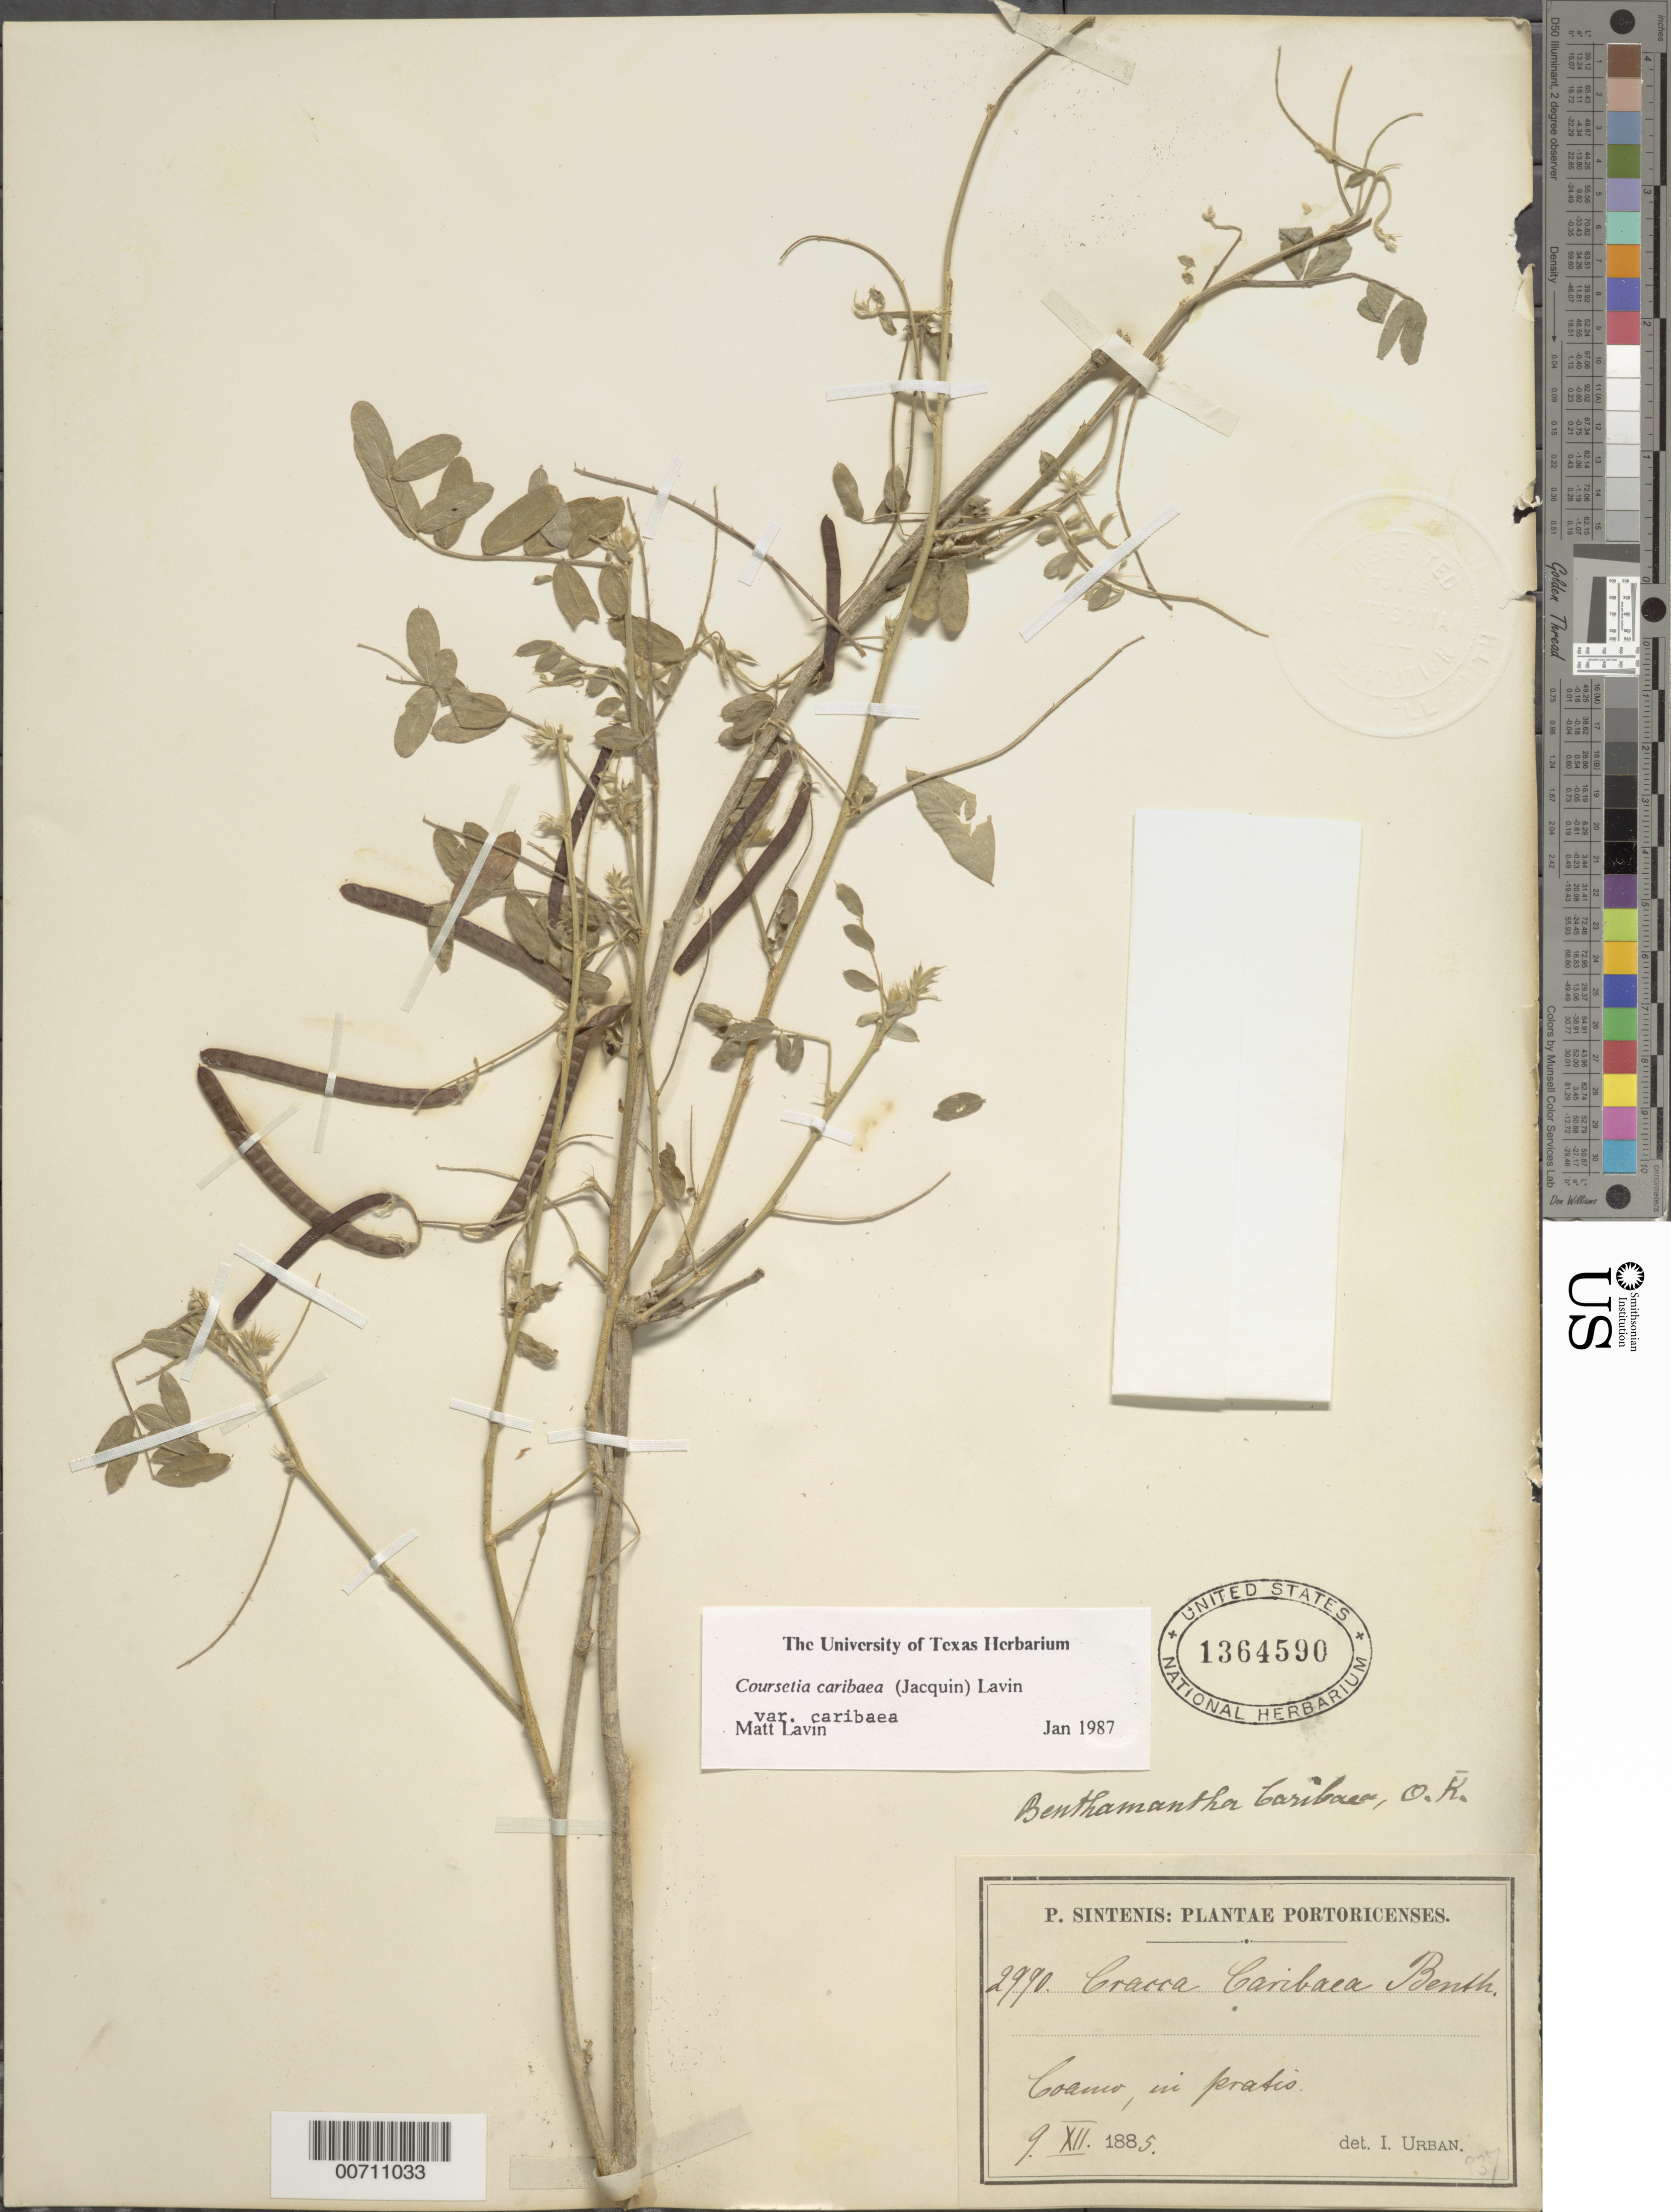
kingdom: Plantae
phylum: Tracheophyta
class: Magnoliopsida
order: Fabales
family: Fabaceae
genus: Coursetia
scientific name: Coursetia caribaea var. caribaea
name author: (Jacq.) Lavin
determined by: Lavin, M.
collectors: P. Sintenis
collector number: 2990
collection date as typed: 09 Dec 1885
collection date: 1885-12-09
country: Puerto Rico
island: Greater Antilles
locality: Coamo, in pratis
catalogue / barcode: US 1364590